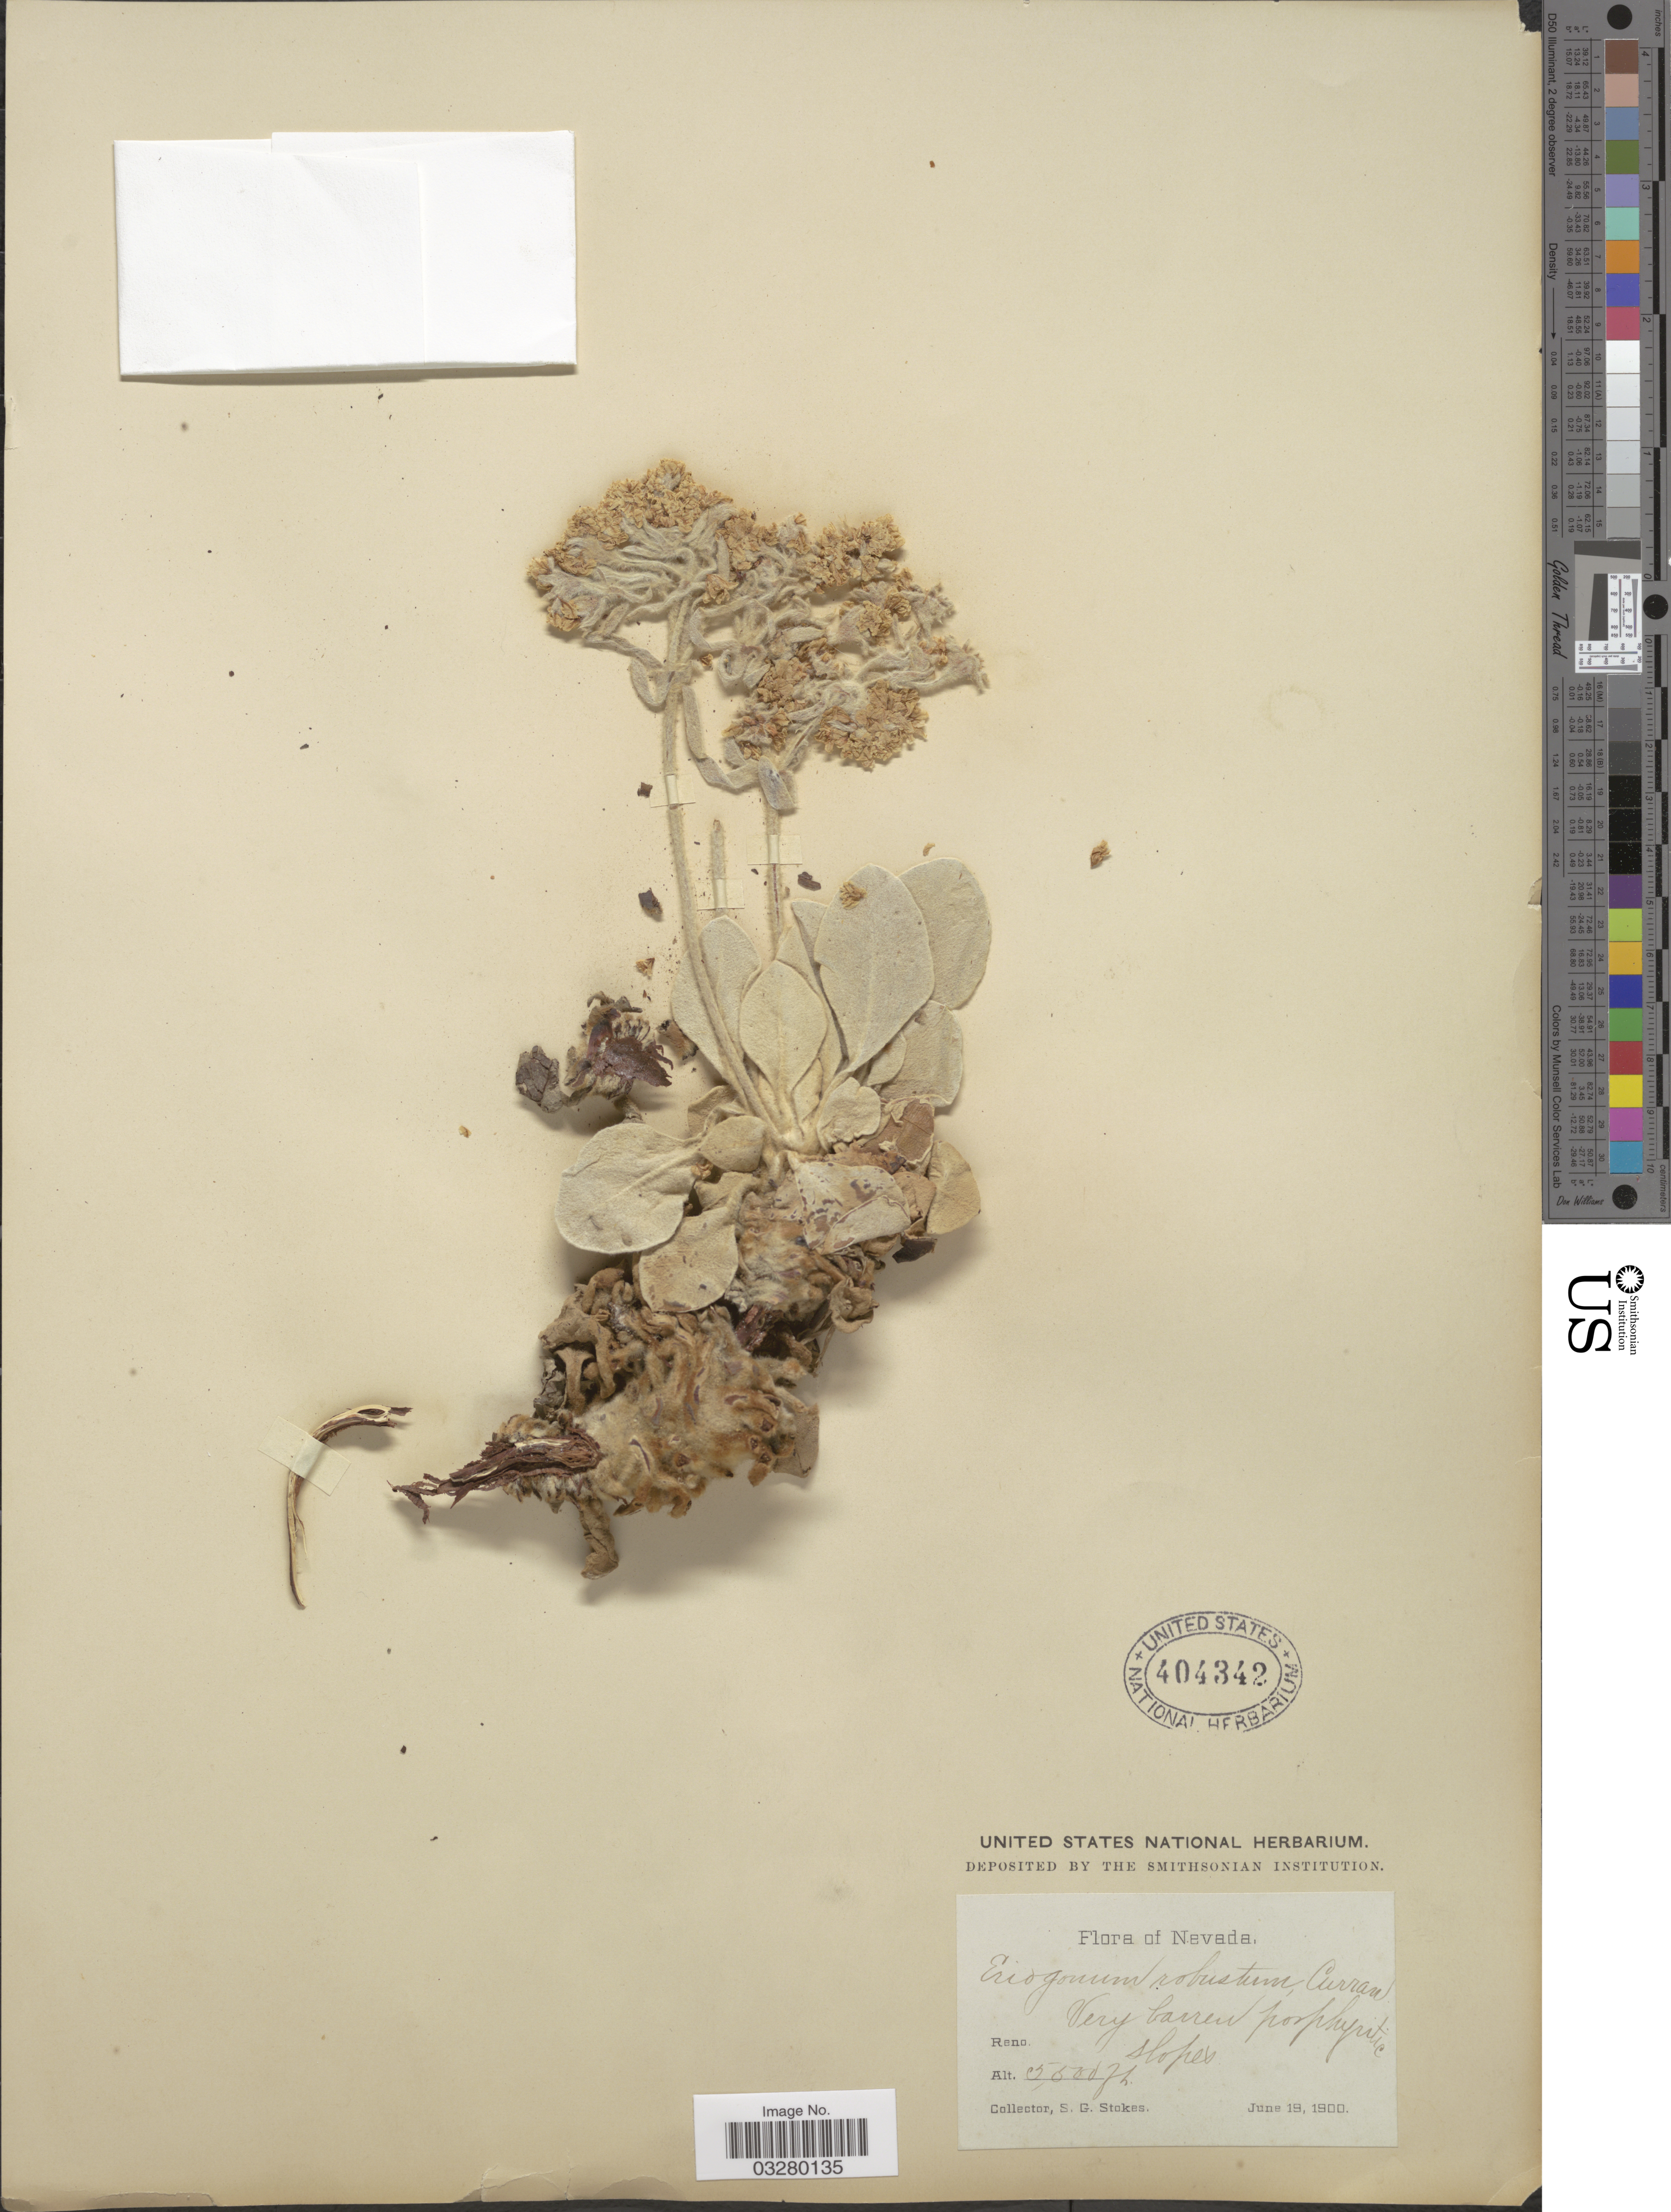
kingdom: Plantae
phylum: Tracheophyta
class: Magnoliopsida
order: Caryophyllales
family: Polygonaceae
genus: Eriogonum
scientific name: Eriogonum robustum var. subracemosum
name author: Greene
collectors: S. G. Stokes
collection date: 1900-06-19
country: United States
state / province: Nevada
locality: Reno.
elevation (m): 1676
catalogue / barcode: US 404342